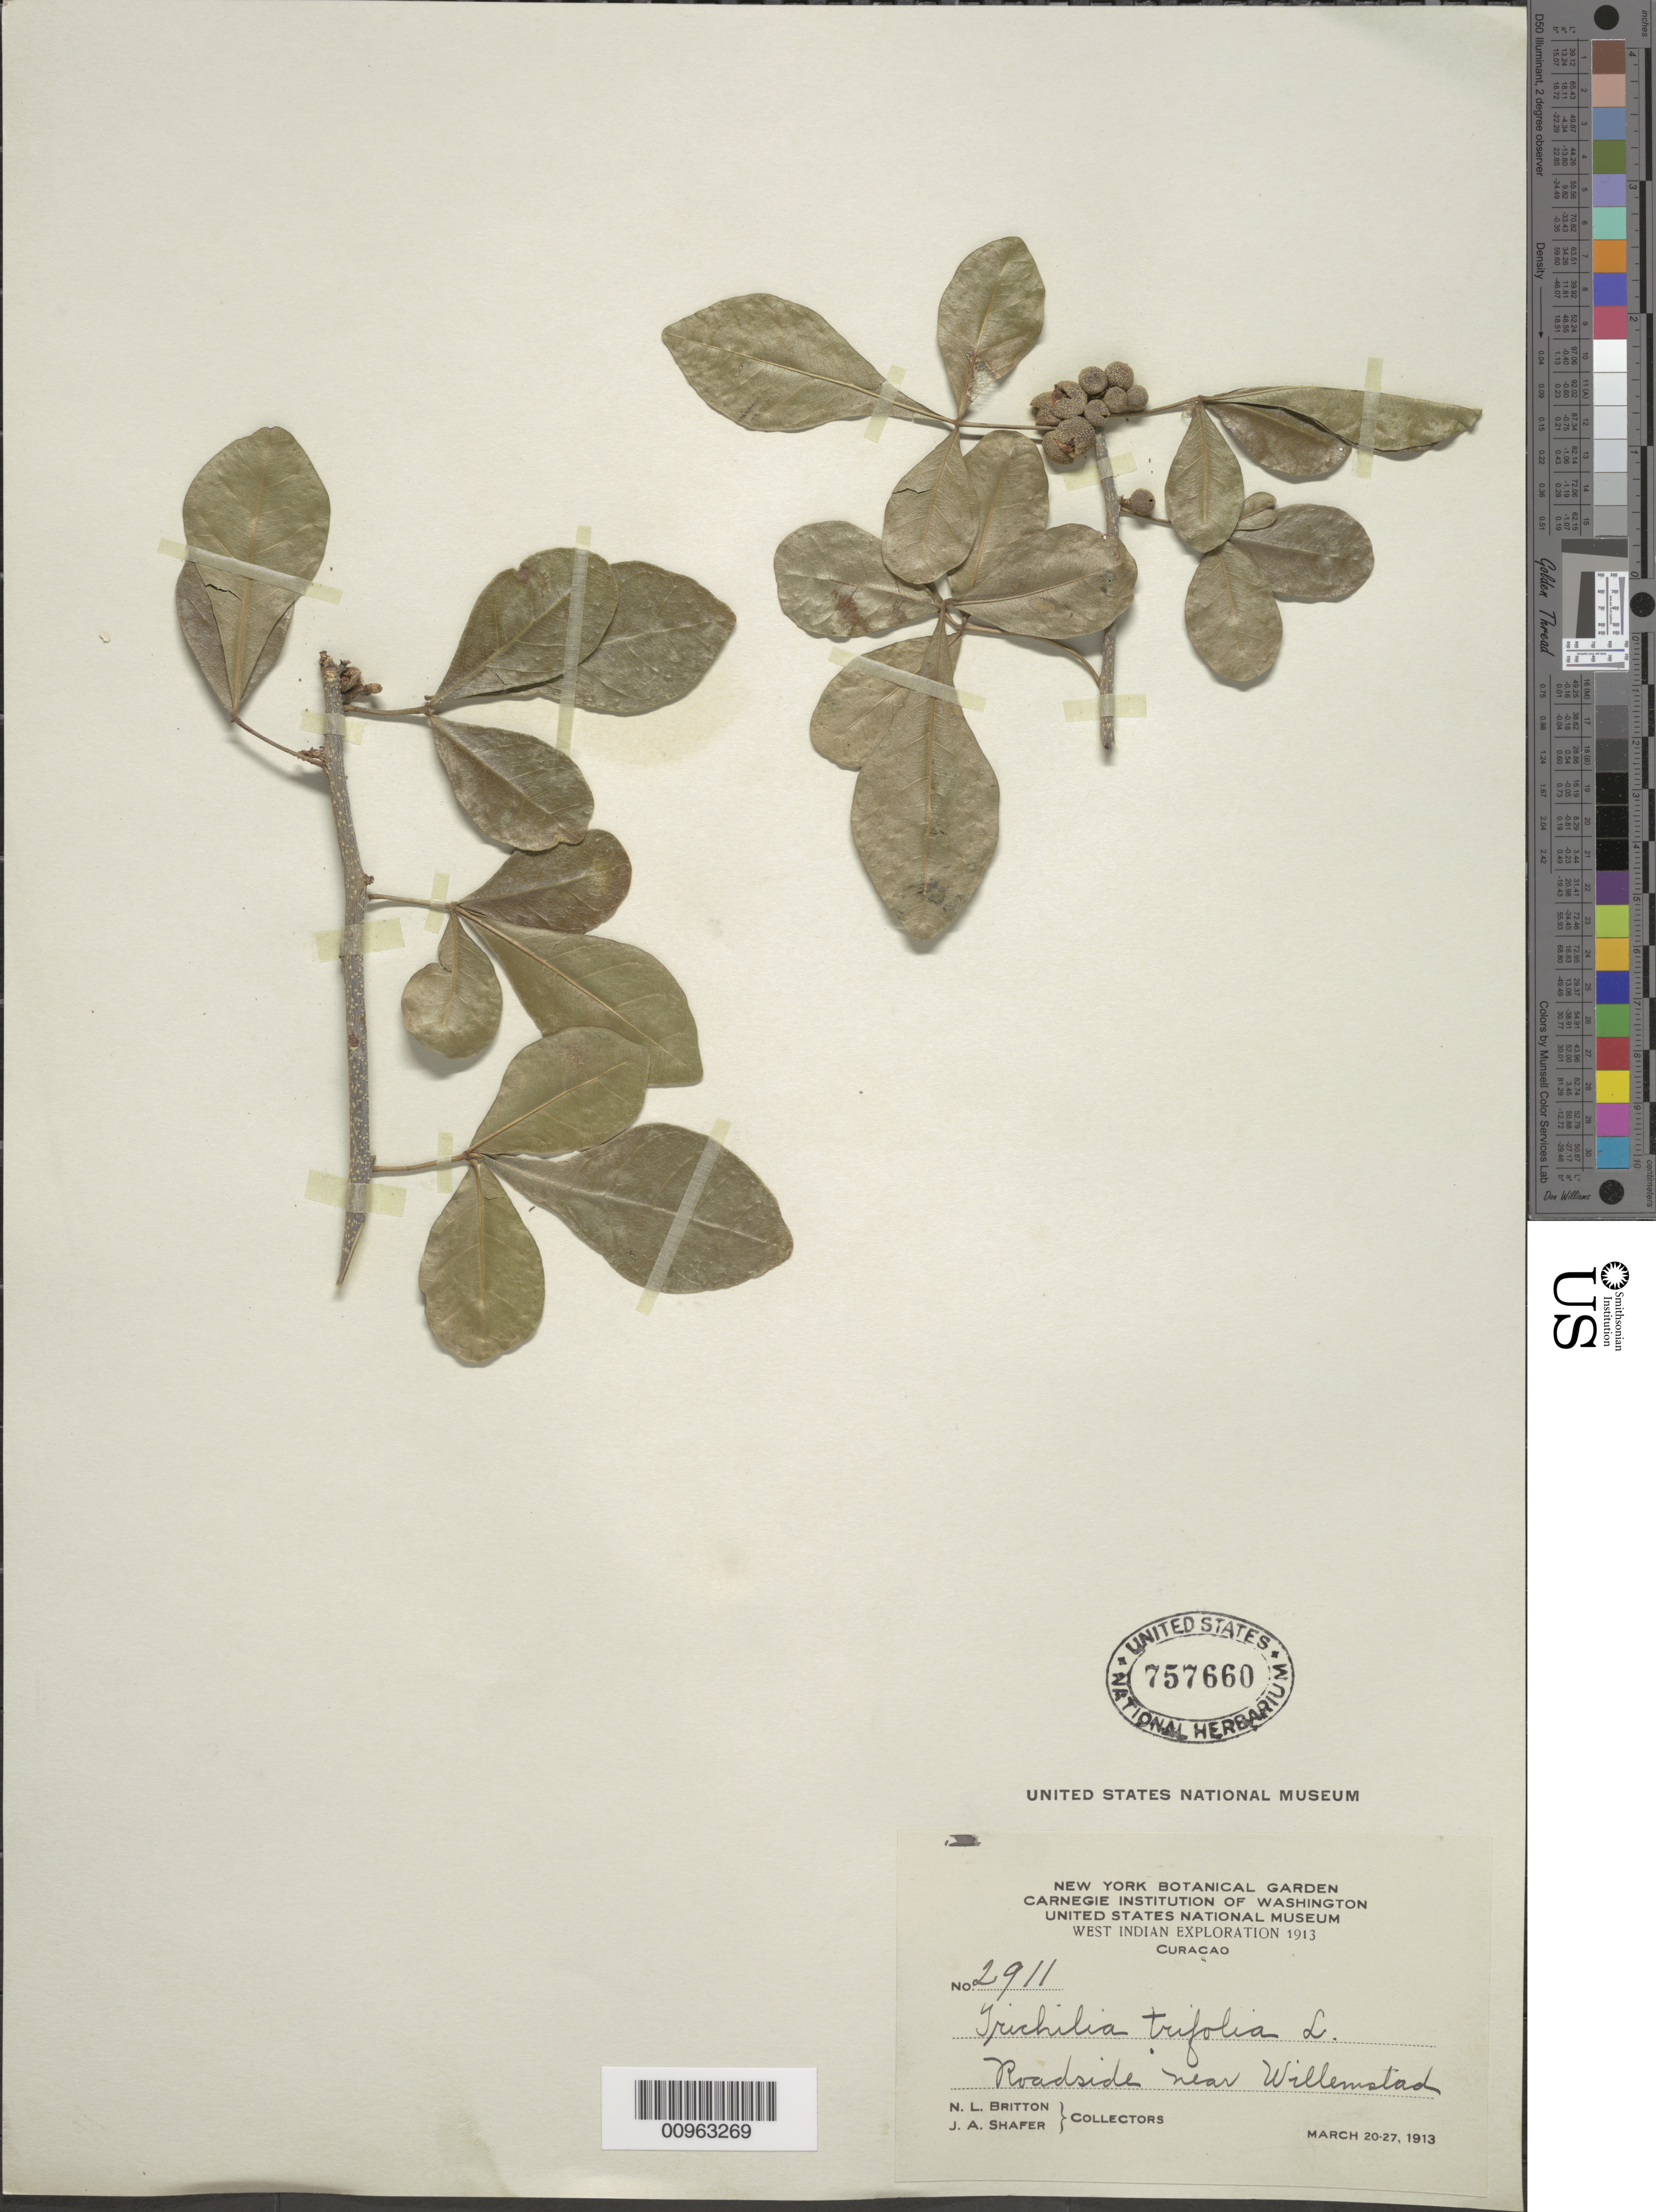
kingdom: Plantae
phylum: Tracheophyta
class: Magnoliopsida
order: Sapindales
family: Meliaceae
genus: Trichilia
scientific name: Trichilia trifolia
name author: L.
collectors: N. Britton & J. A. Shafer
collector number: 2911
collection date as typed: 20 Mar 1913 to 27 Mar 1913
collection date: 1913-03-20/1913-03-27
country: Curaçao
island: Curaçao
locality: Near Willemstad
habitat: Roadside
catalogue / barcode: US 757660